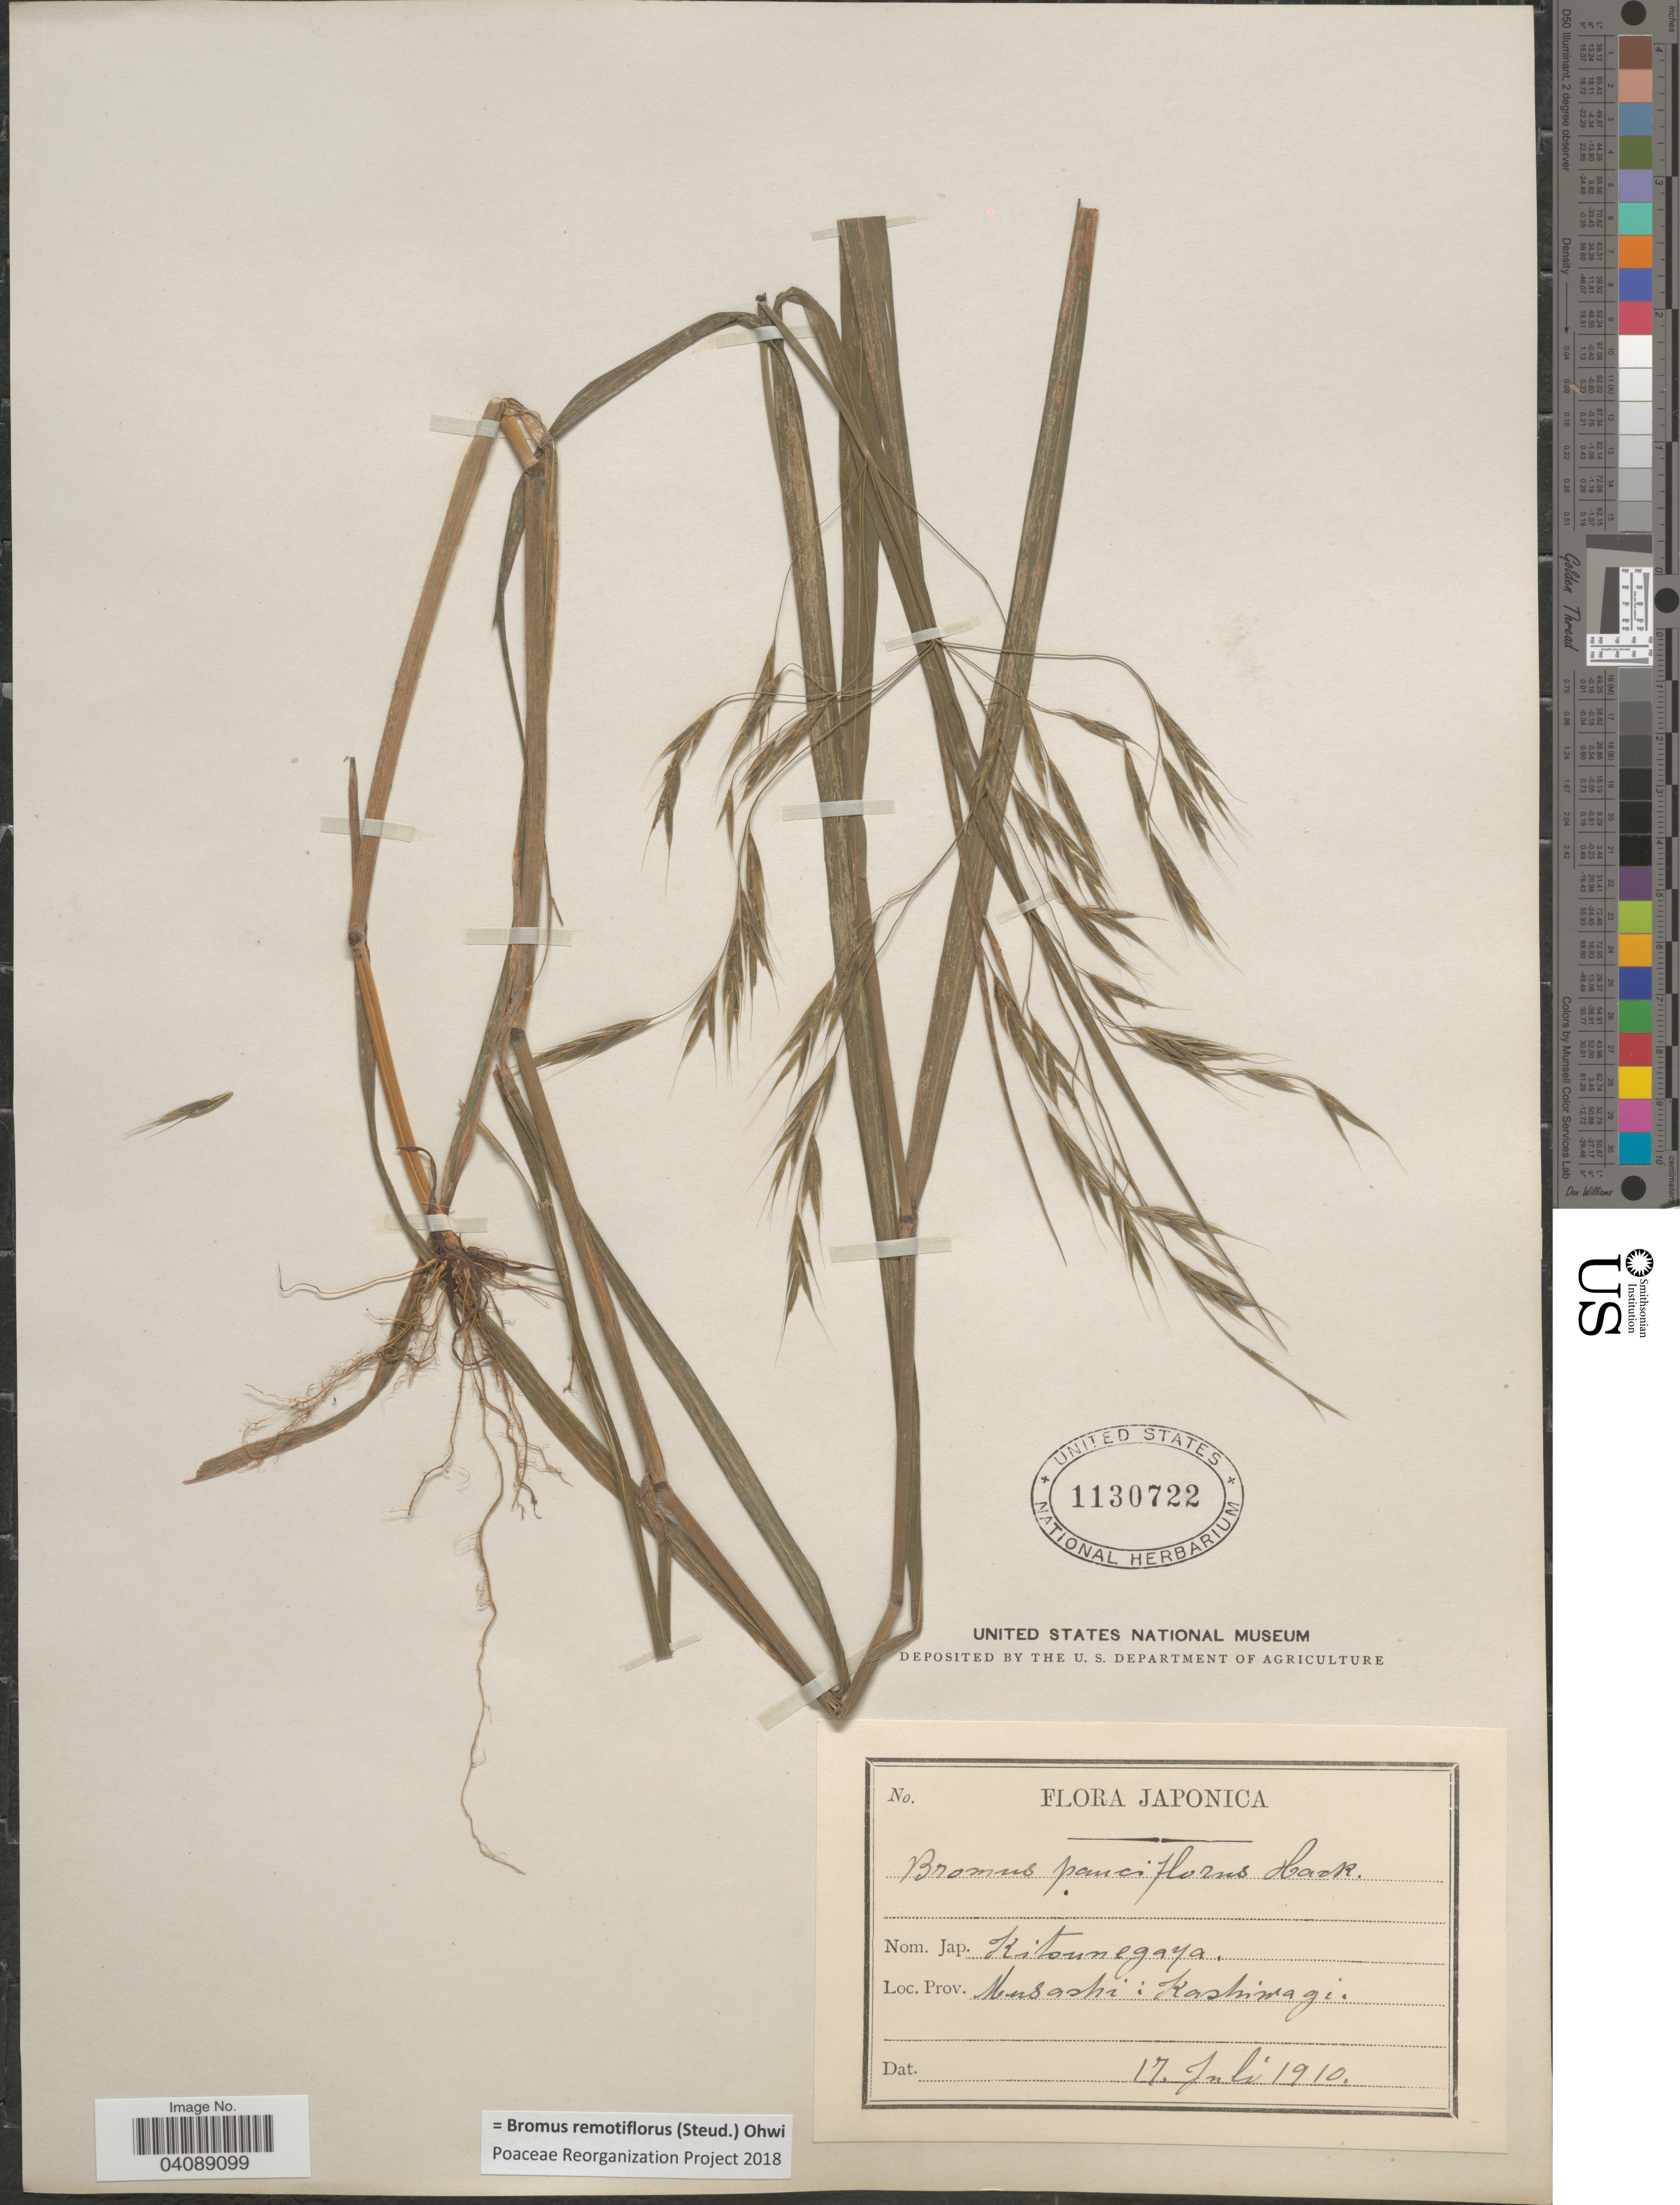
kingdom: Plantae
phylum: Tracheophyta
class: Liliopsida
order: Poales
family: Poaceae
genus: Bromus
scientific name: Bromus remotiflorus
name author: (Steud.) Ohwi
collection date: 1910-07-17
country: Japan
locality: Musashi: Kashimagi.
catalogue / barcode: US 1130722